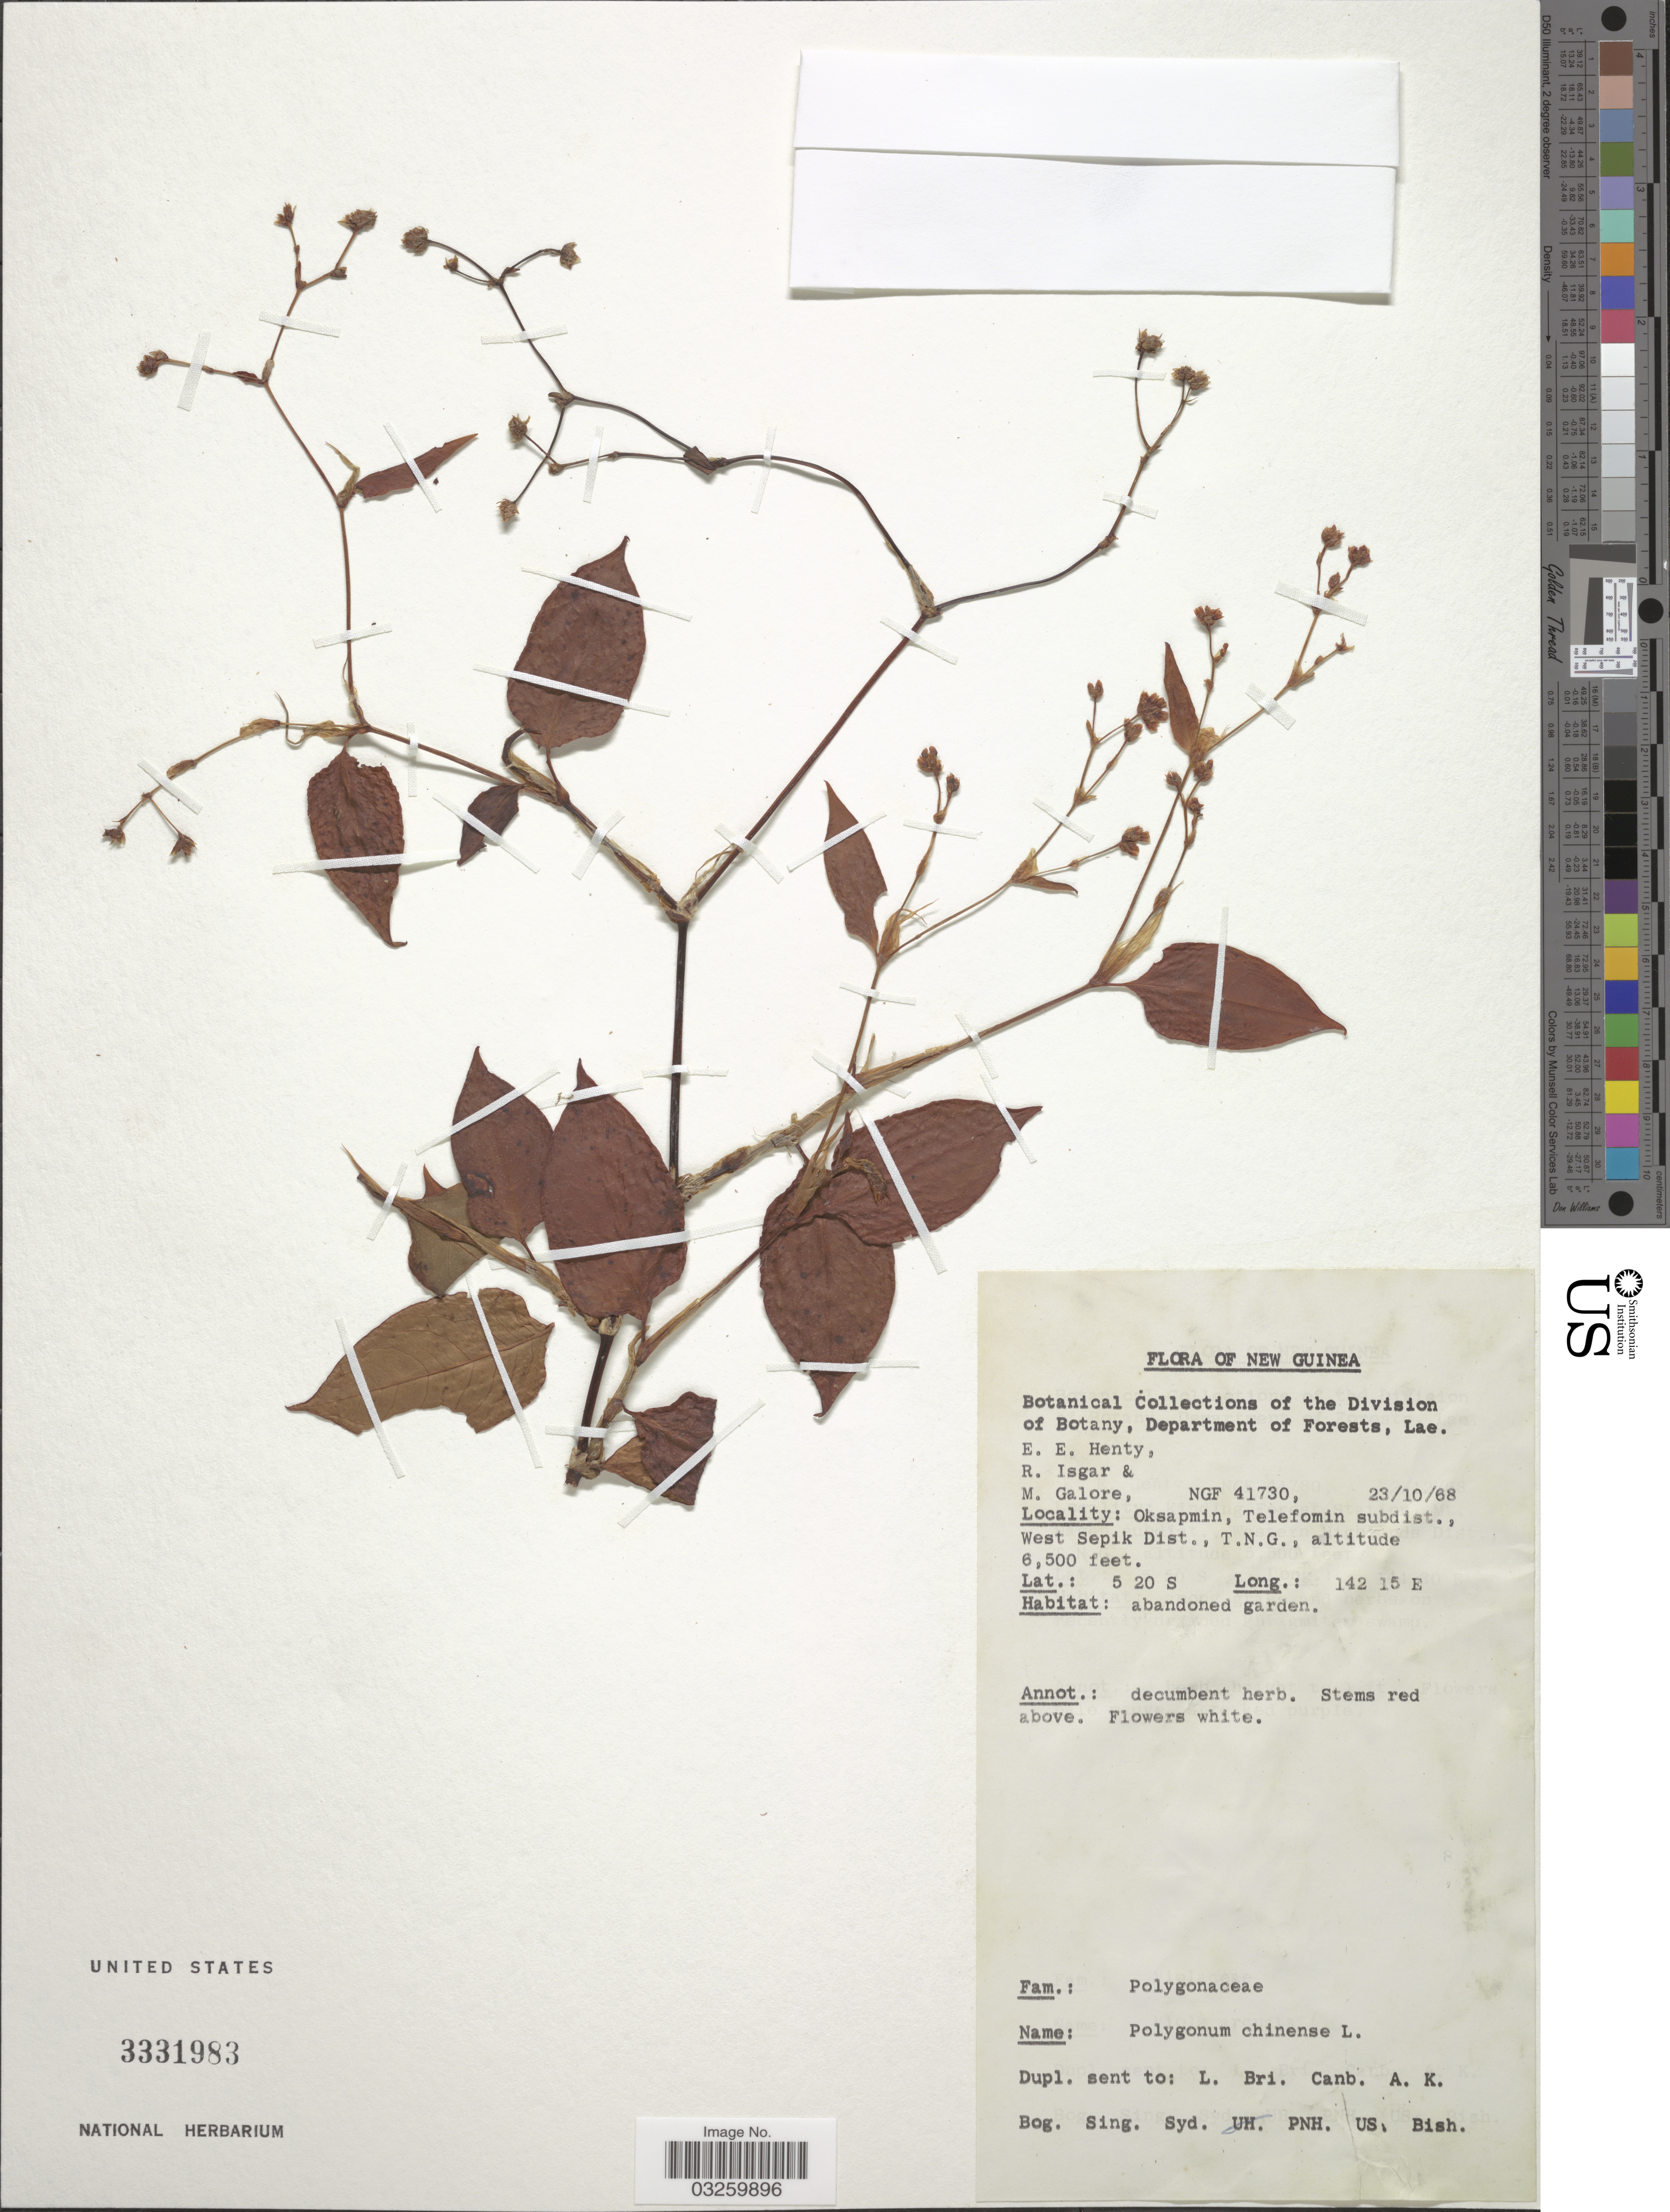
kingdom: Plantae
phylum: Tracheophyta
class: Magnoliopsida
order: Caryophyllales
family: Polygonaceae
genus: Persicaria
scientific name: Persicaria chinensis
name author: (L.) H. Gross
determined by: Wagner, W. L., (BOT), Smithsonian Institution - National Museum of Natural History (UNITED STATES)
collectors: E. Henty, R. Isgar & M. Galore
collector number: NGF41730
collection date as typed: Transcribed d/m/y: 23/10/68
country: Papua New Guinea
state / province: Sandaun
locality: New Guinea. Oksapmin, Telefomin subdist., West Sepik Dist., T.N.G.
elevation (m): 1981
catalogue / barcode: US 3331983